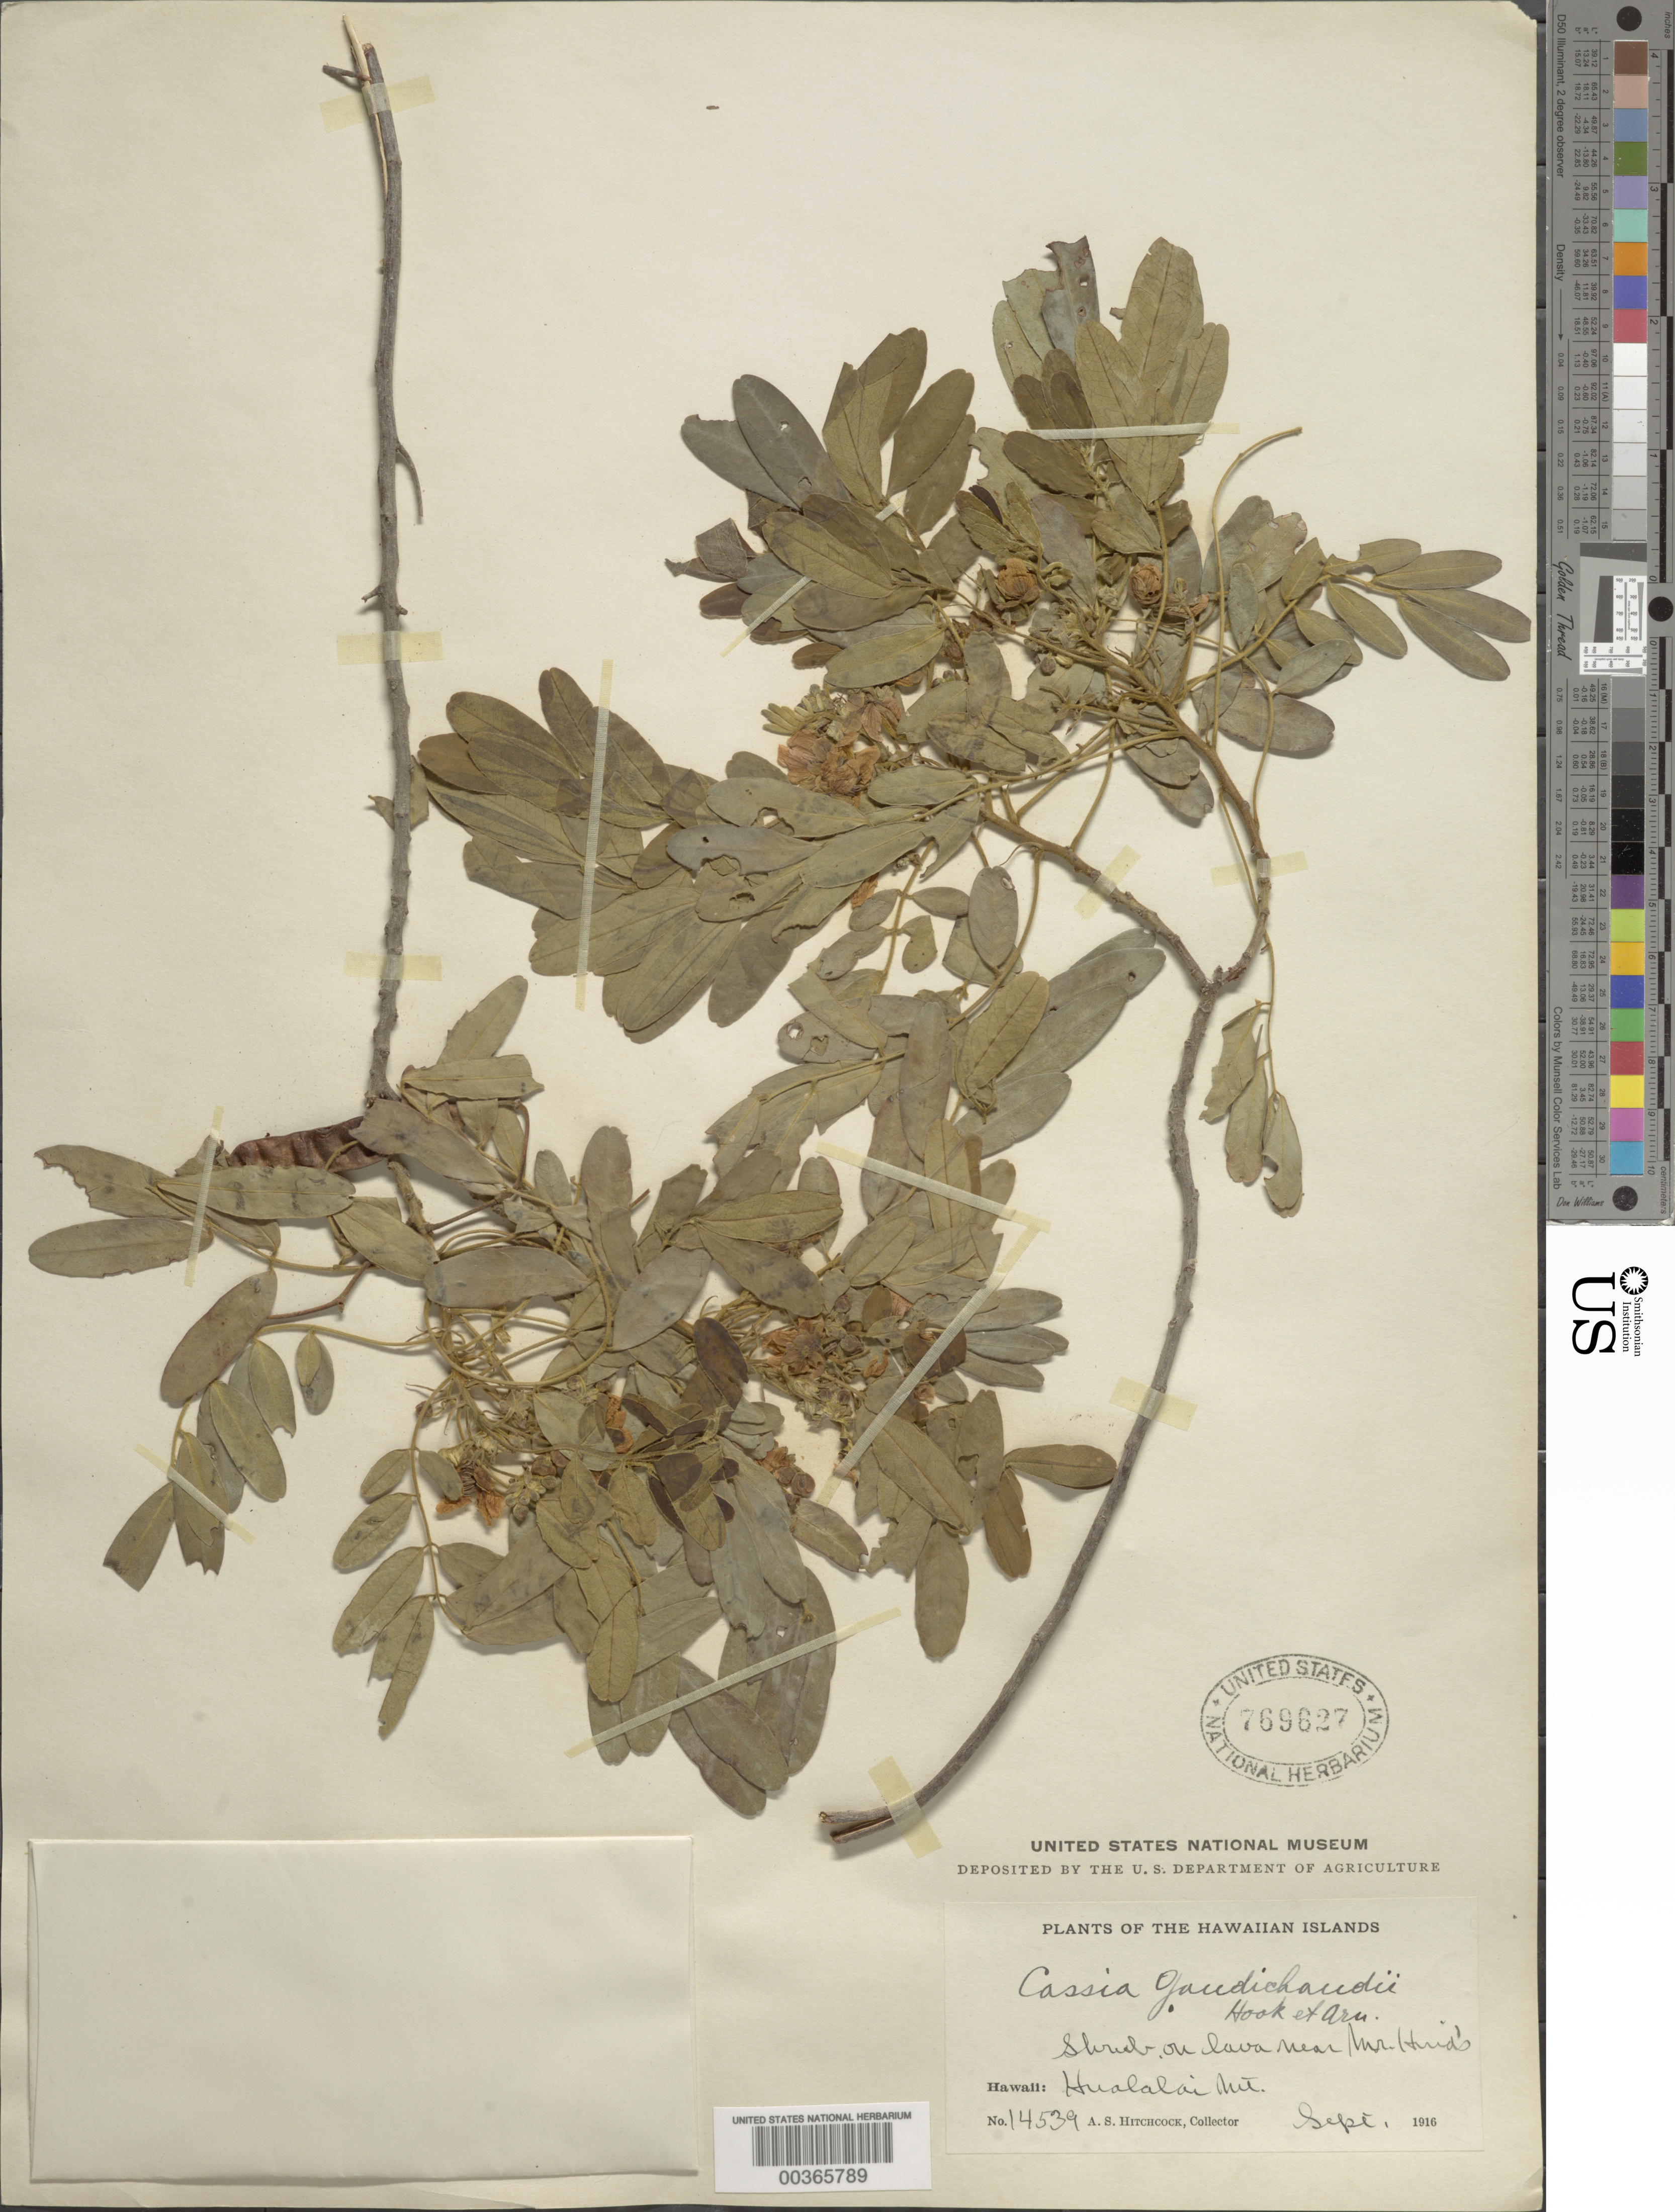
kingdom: Plantae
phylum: Tracheophyta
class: Magnoliopsida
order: Fabales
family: Fabaceae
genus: Senna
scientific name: Senna gaudichaudii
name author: (Hook. & Arn.) H.S. Irwin & Barneby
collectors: A. S. Hitchcock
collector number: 14539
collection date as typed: Sep 1916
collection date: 1916-09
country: United States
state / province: Hawaii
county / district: Hawaii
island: Hawaii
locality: Hualalai mountain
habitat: On lava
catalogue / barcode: US 769627